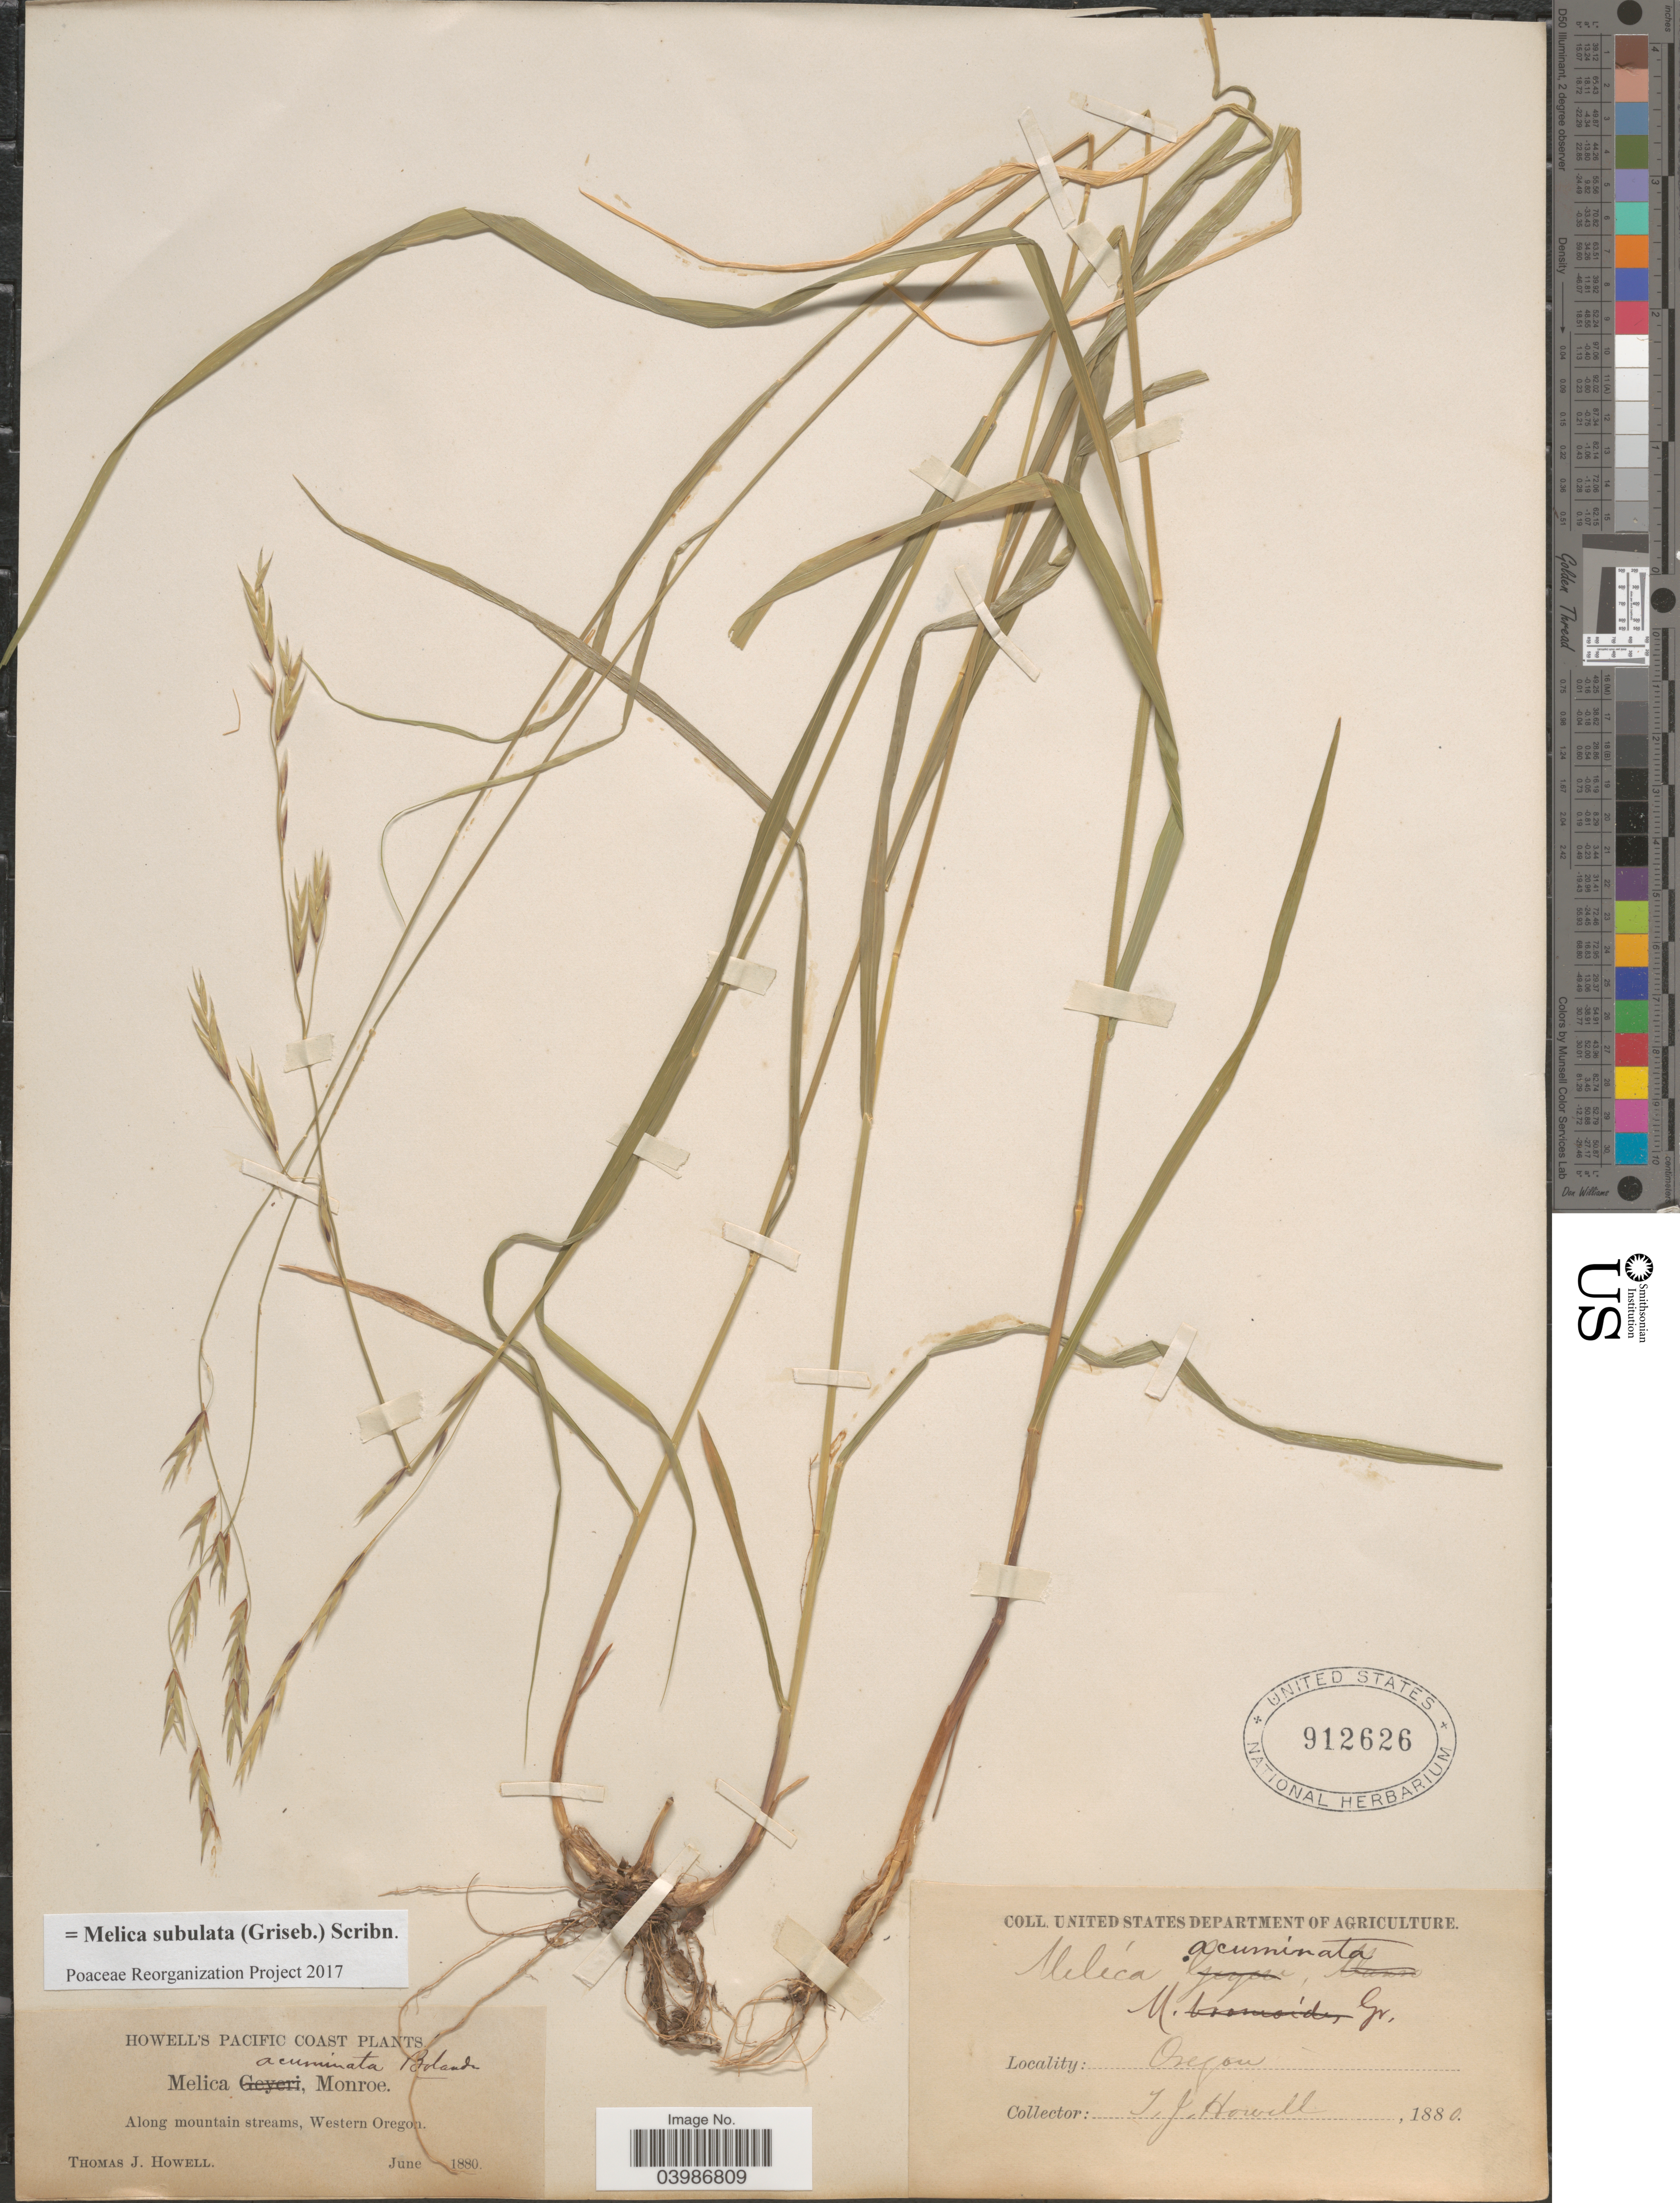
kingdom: Plantae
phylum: Tracheophyta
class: Liliopsida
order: Poales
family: Poaceae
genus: Melica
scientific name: Melica subulata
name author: (Griseb.) Scribn.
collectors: T. J. Howell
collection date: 1880-06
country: United States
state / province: Oregon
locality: Pacific Coast. Along mountain streams, Western Oregon.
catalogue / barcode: US 912626